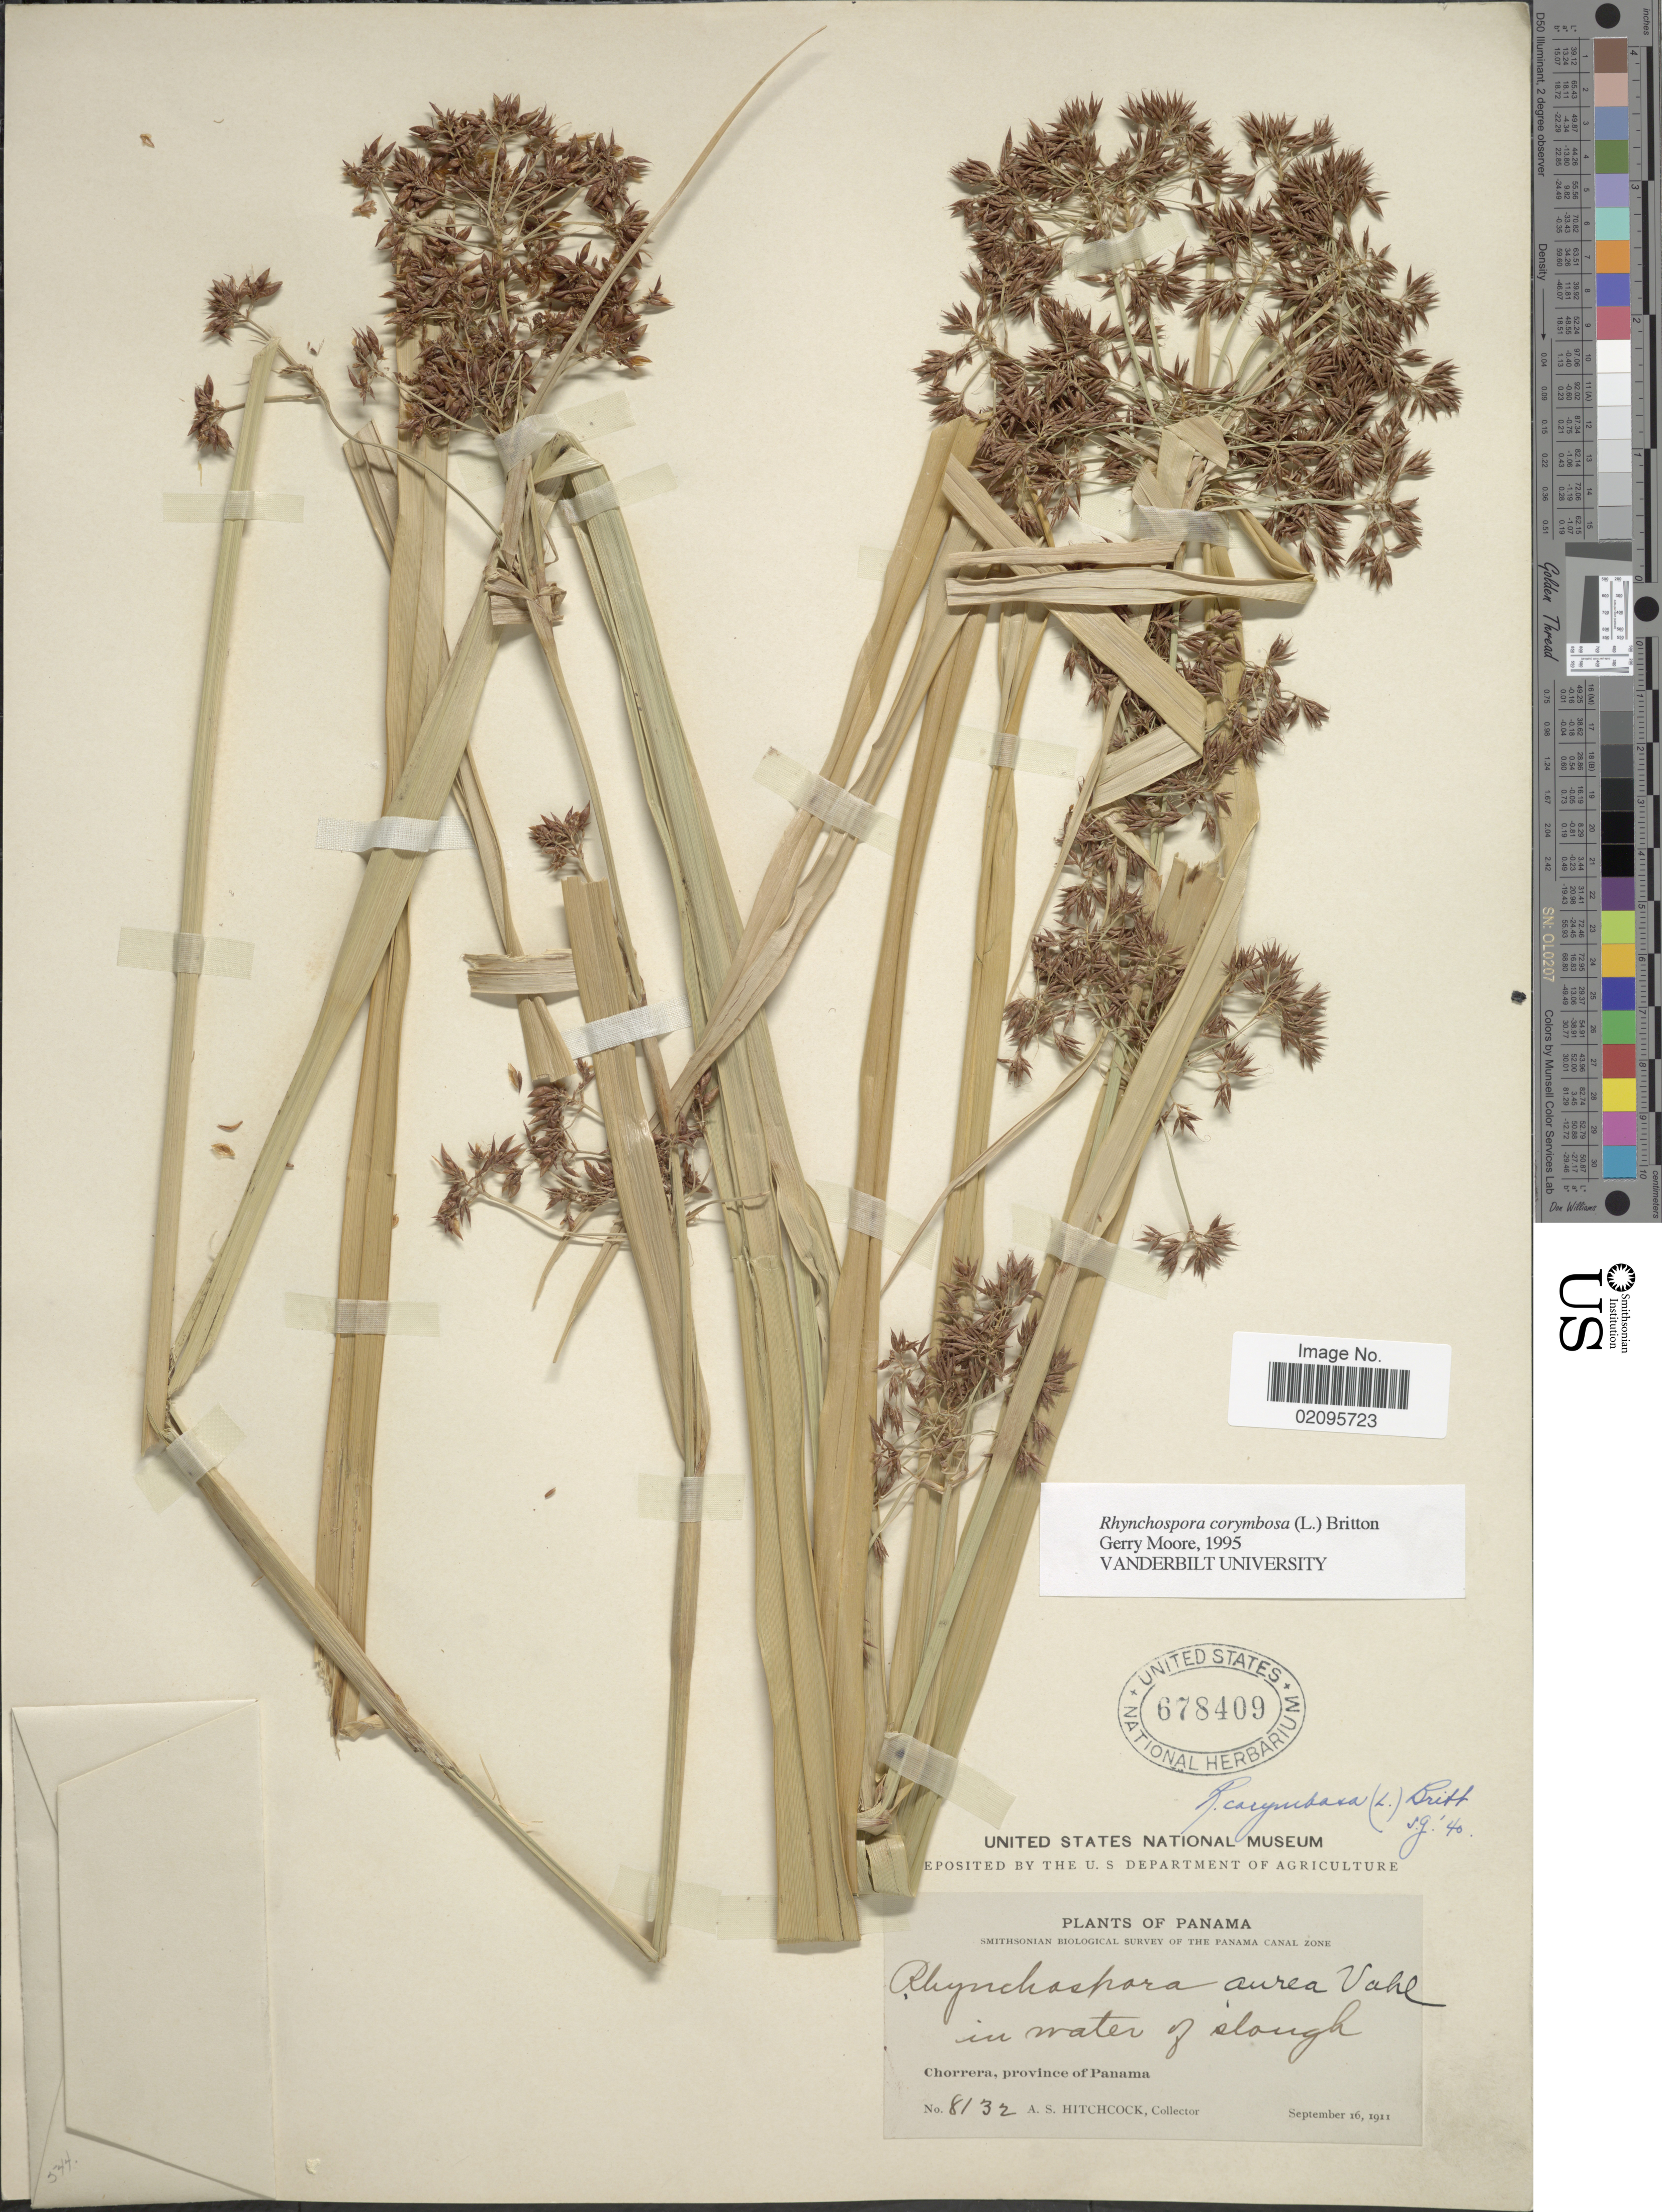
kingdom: Plantae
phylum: Tracheophyta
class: Liliopsida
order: Poales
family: Cyperaceae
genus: Rhynchospora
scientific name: Rhynchospora corymbosa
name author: (L.) Britton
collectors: A. S. Hitchcock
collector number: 8132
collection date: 1911-09-16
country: Panama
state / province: Panamá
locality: The Panama Canal Zone, in water of slough, Chorrera.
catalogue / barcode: US 678409